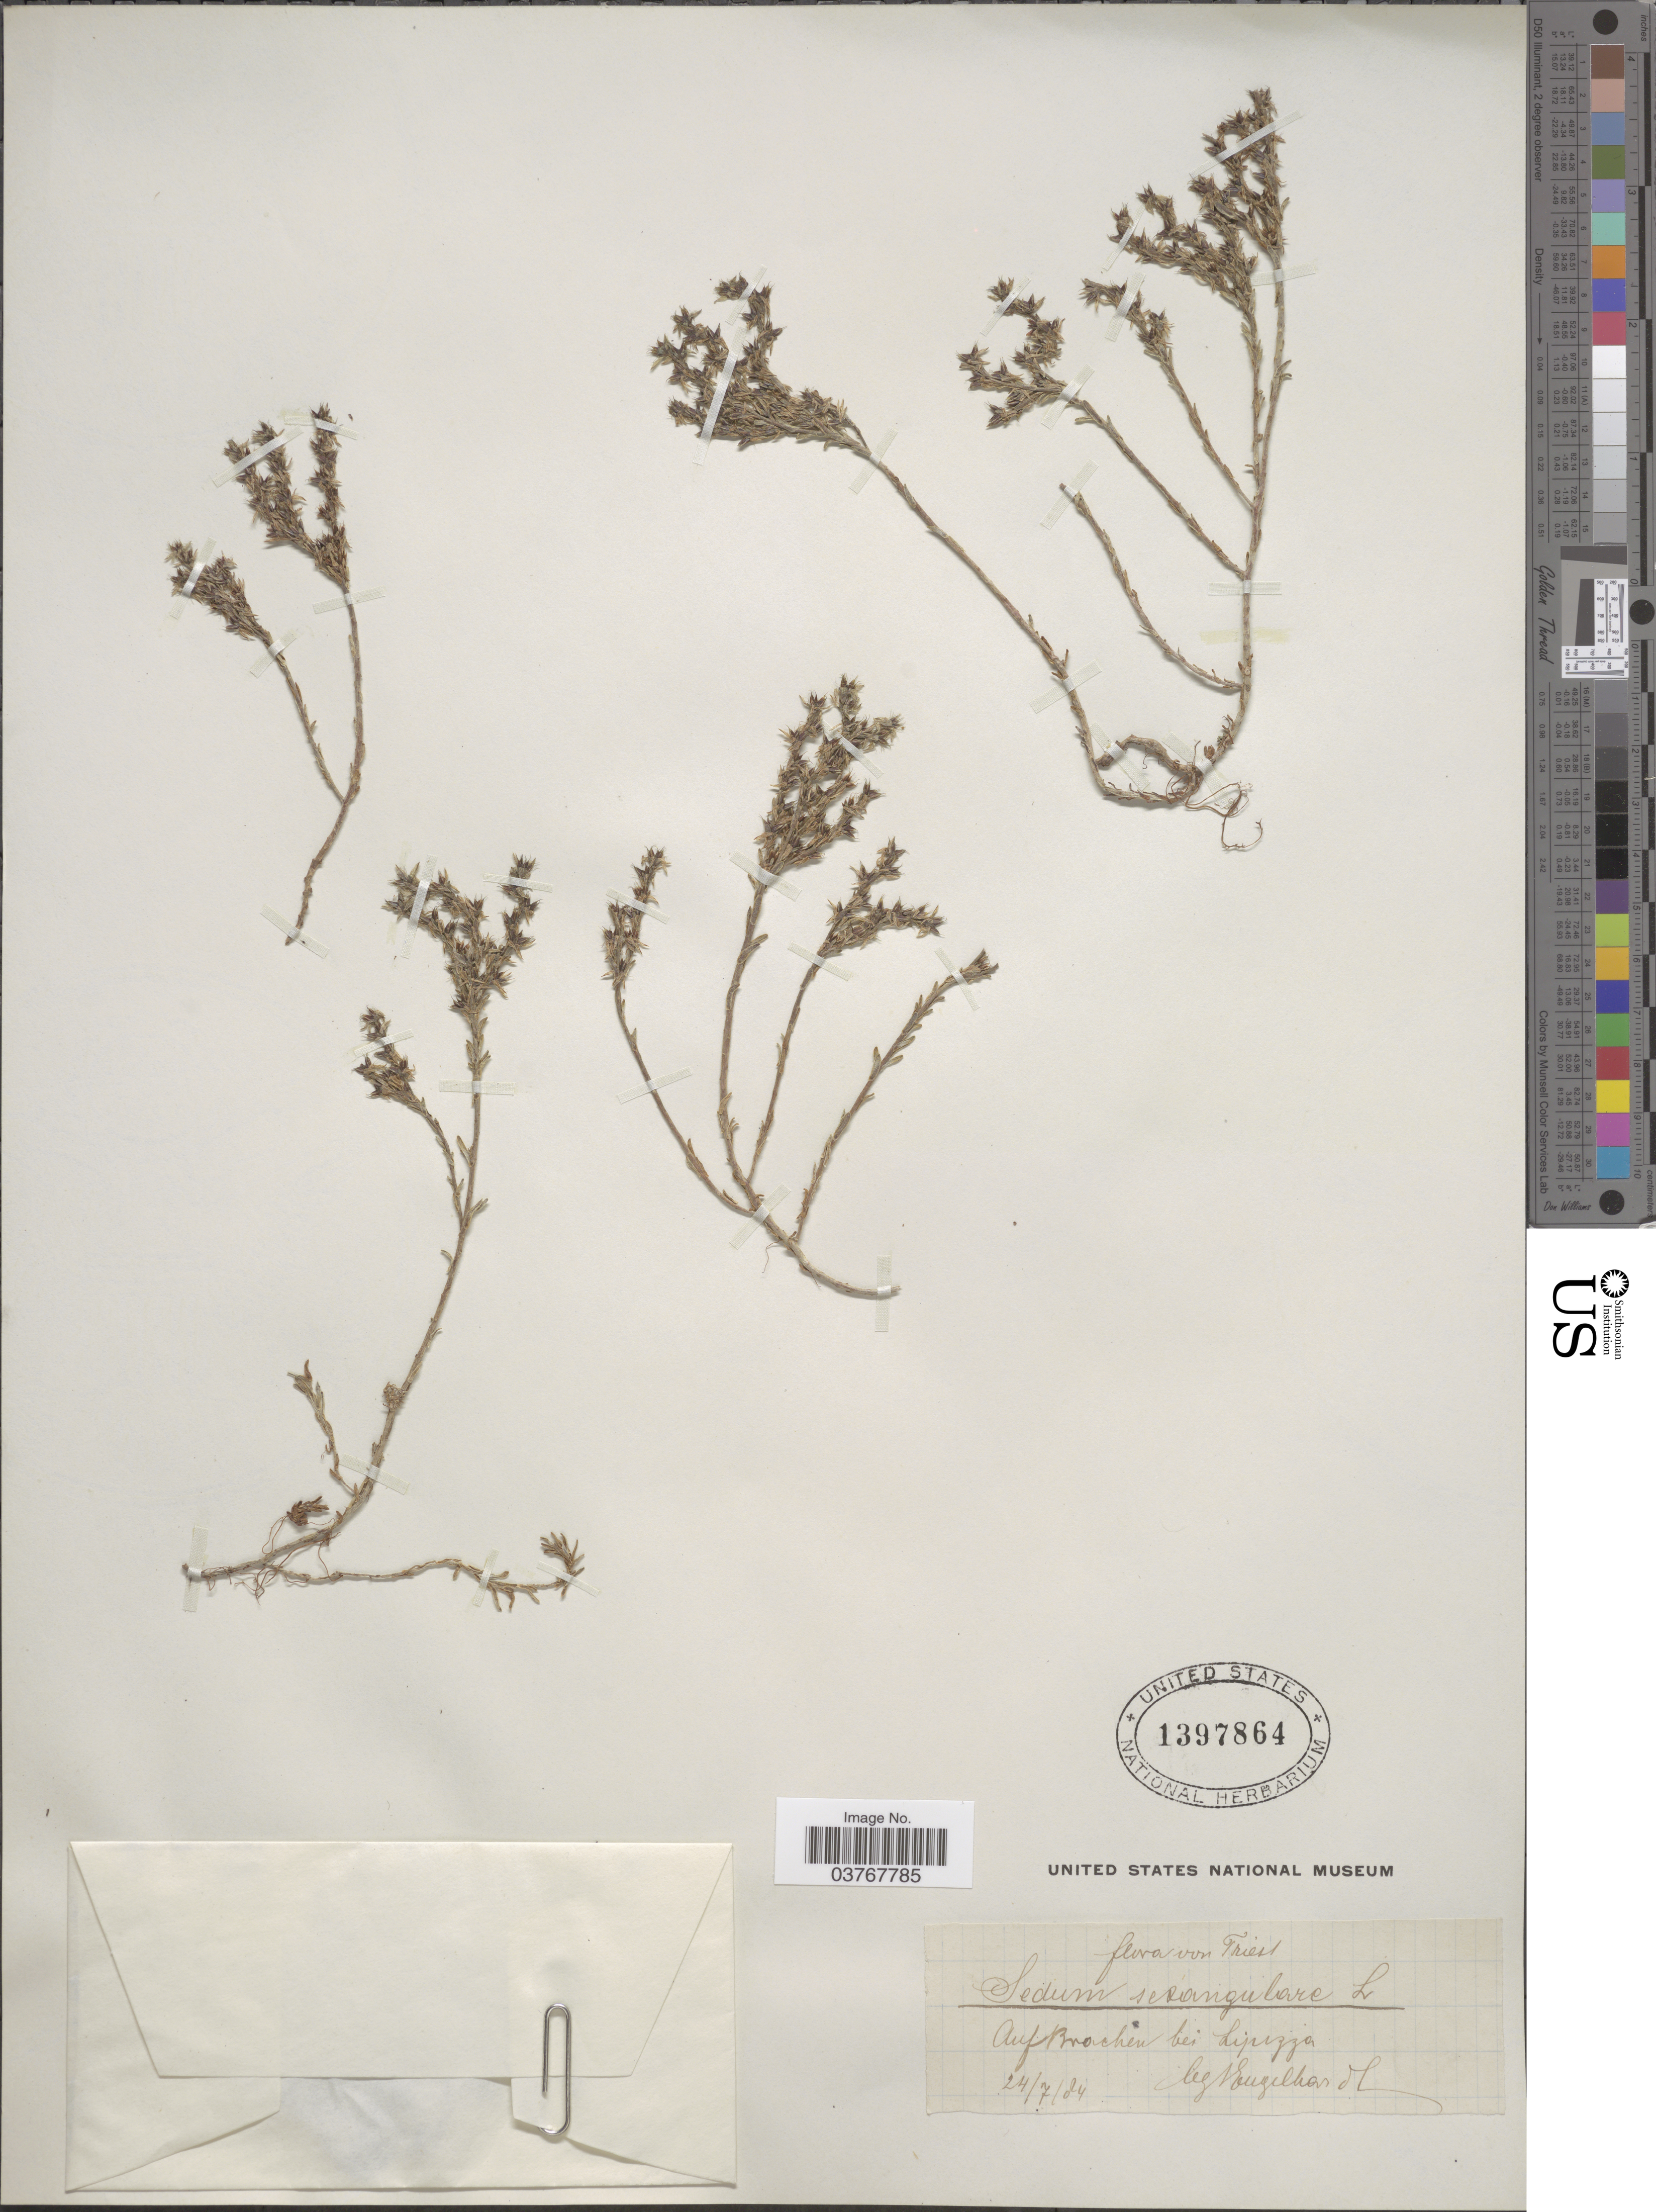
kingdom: Plantae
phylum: Tracheophyta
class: Magnoliopsida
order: Saxifragales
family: Crassulaceae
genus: Sedum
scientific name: Sedum sexangulare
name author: L.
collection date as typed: Transcribed d/m/y: 24/7/84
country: Italy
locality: Triest. Auf Brochen bei Lipizza.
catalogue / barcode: US 1397864